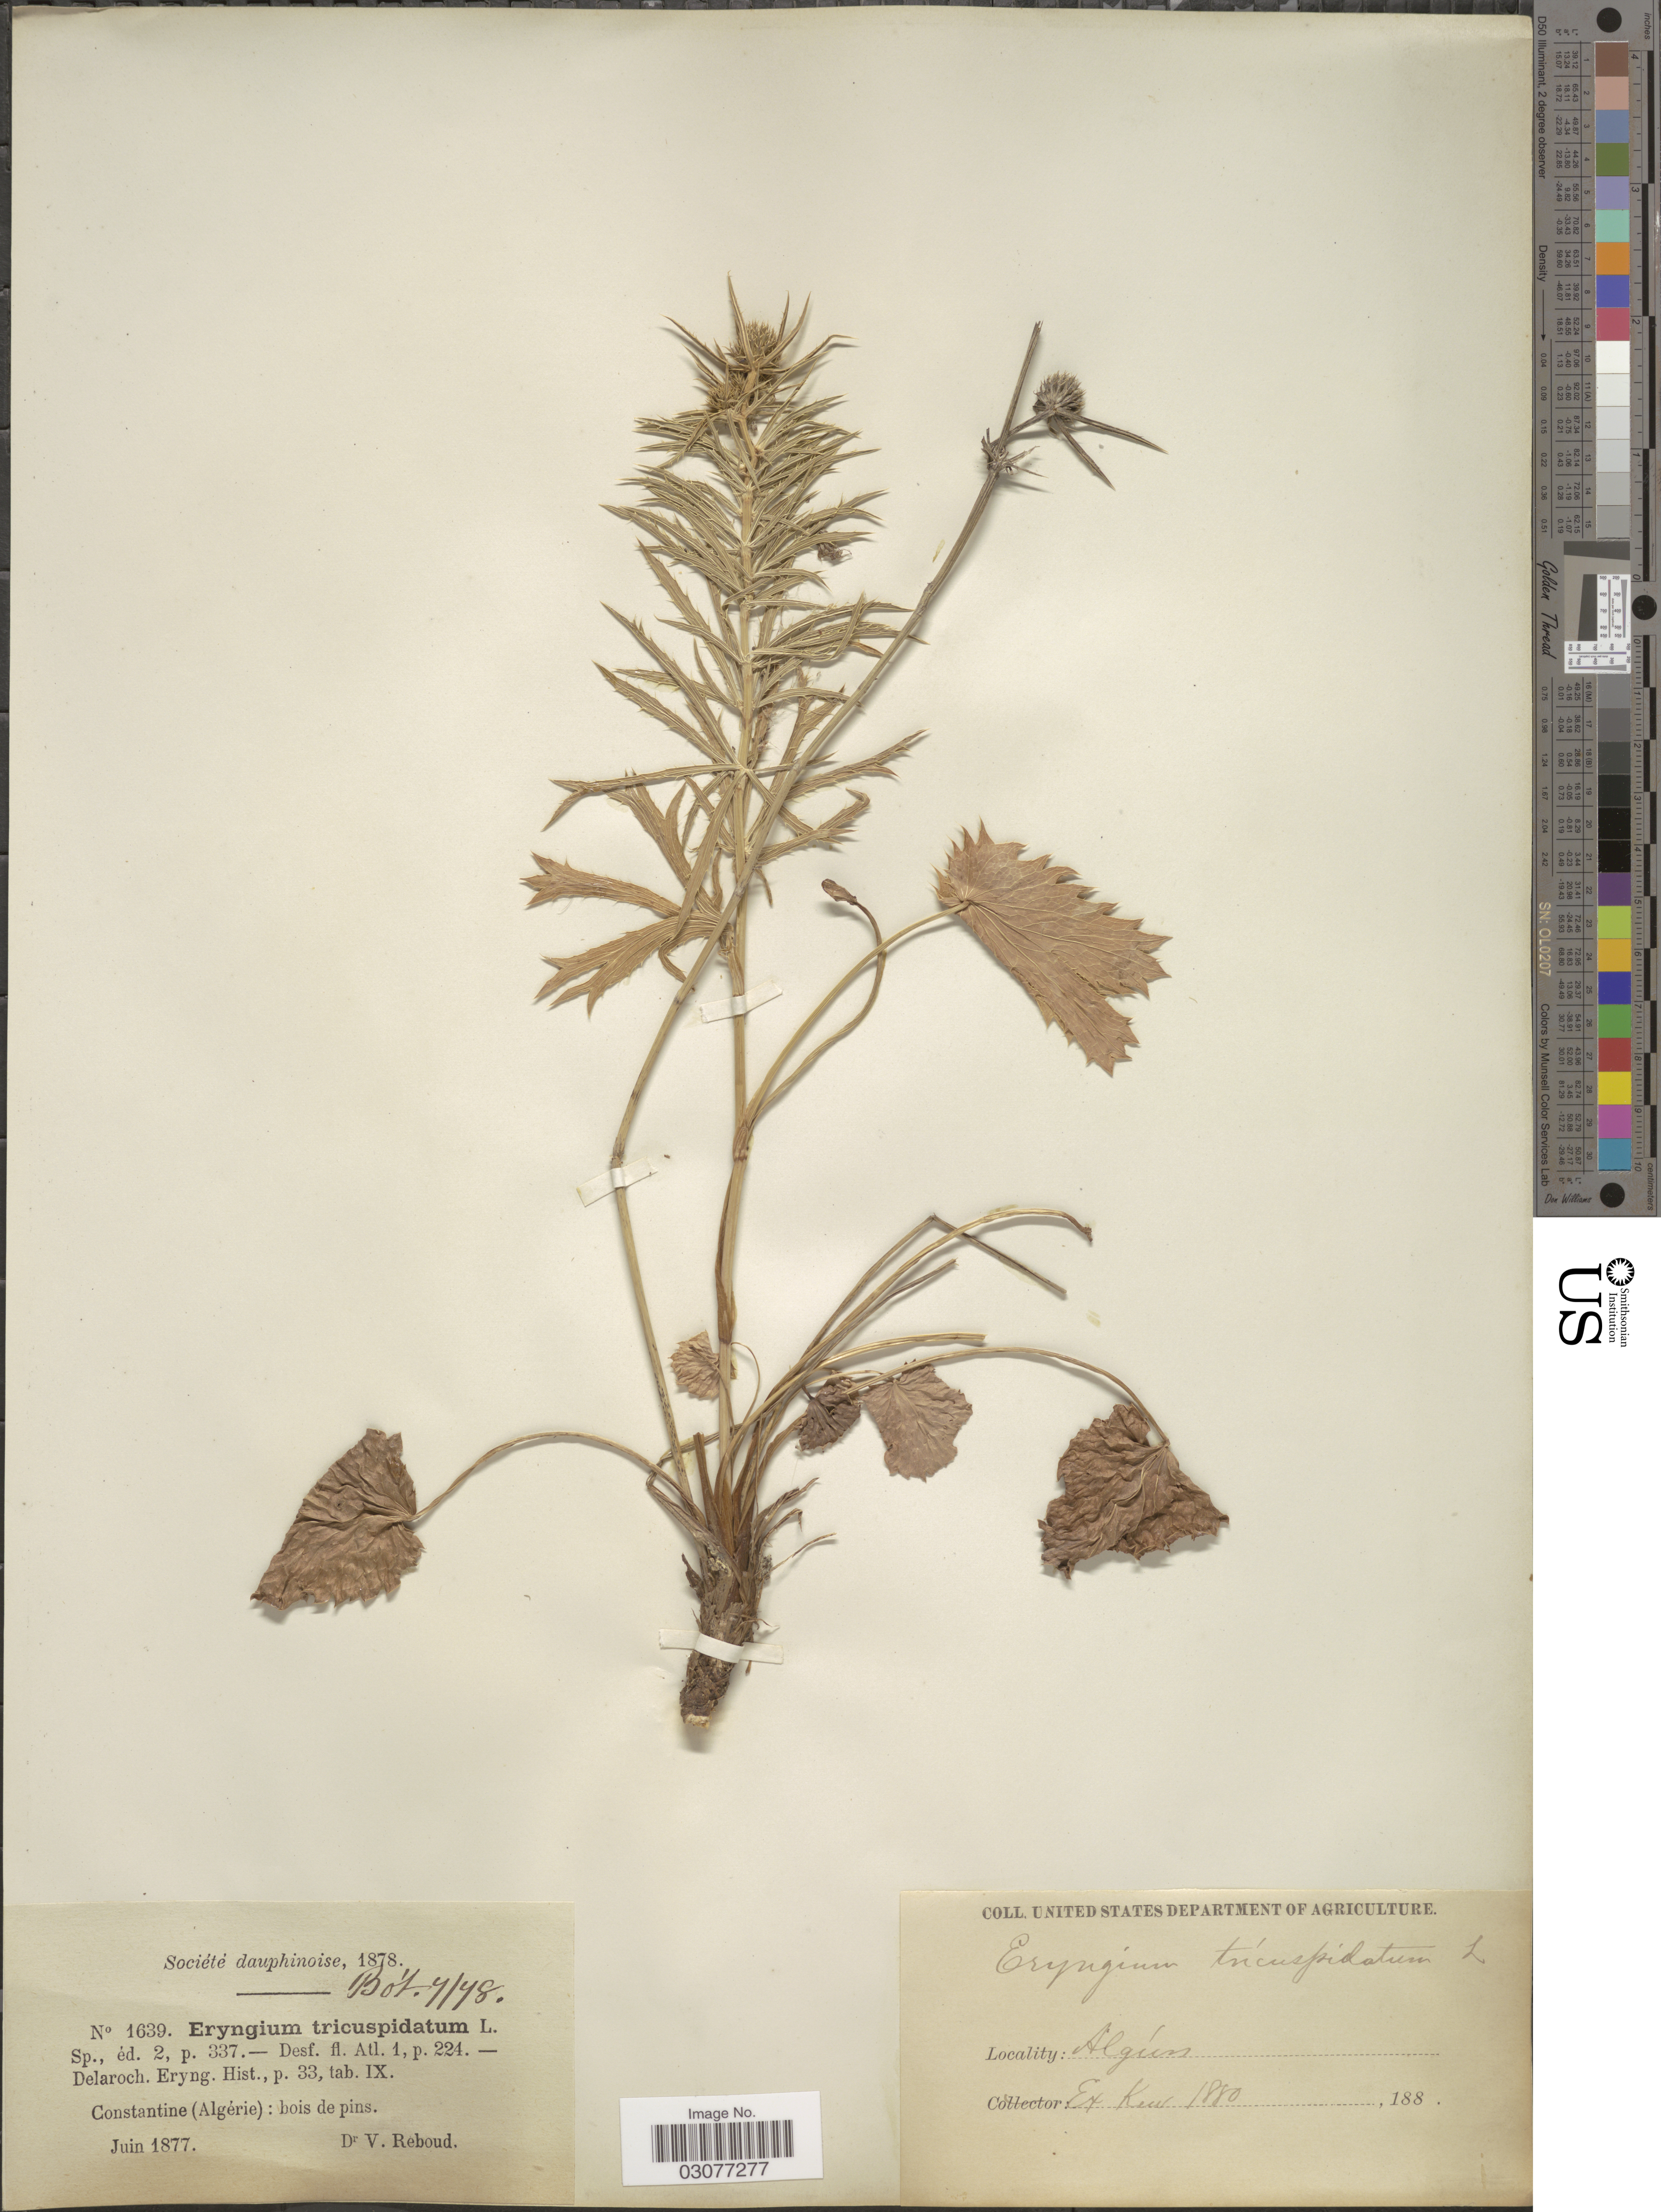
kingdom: Plantae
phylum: Tracheophyta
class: Magnoliopsida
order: Apiales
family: Apiaceae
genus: Eryngium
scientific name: Eryngium tricuspidatum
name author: L.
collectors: V. Reboud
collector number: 1639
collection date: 1877-06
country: Algeria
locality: Constantine (Algérie).